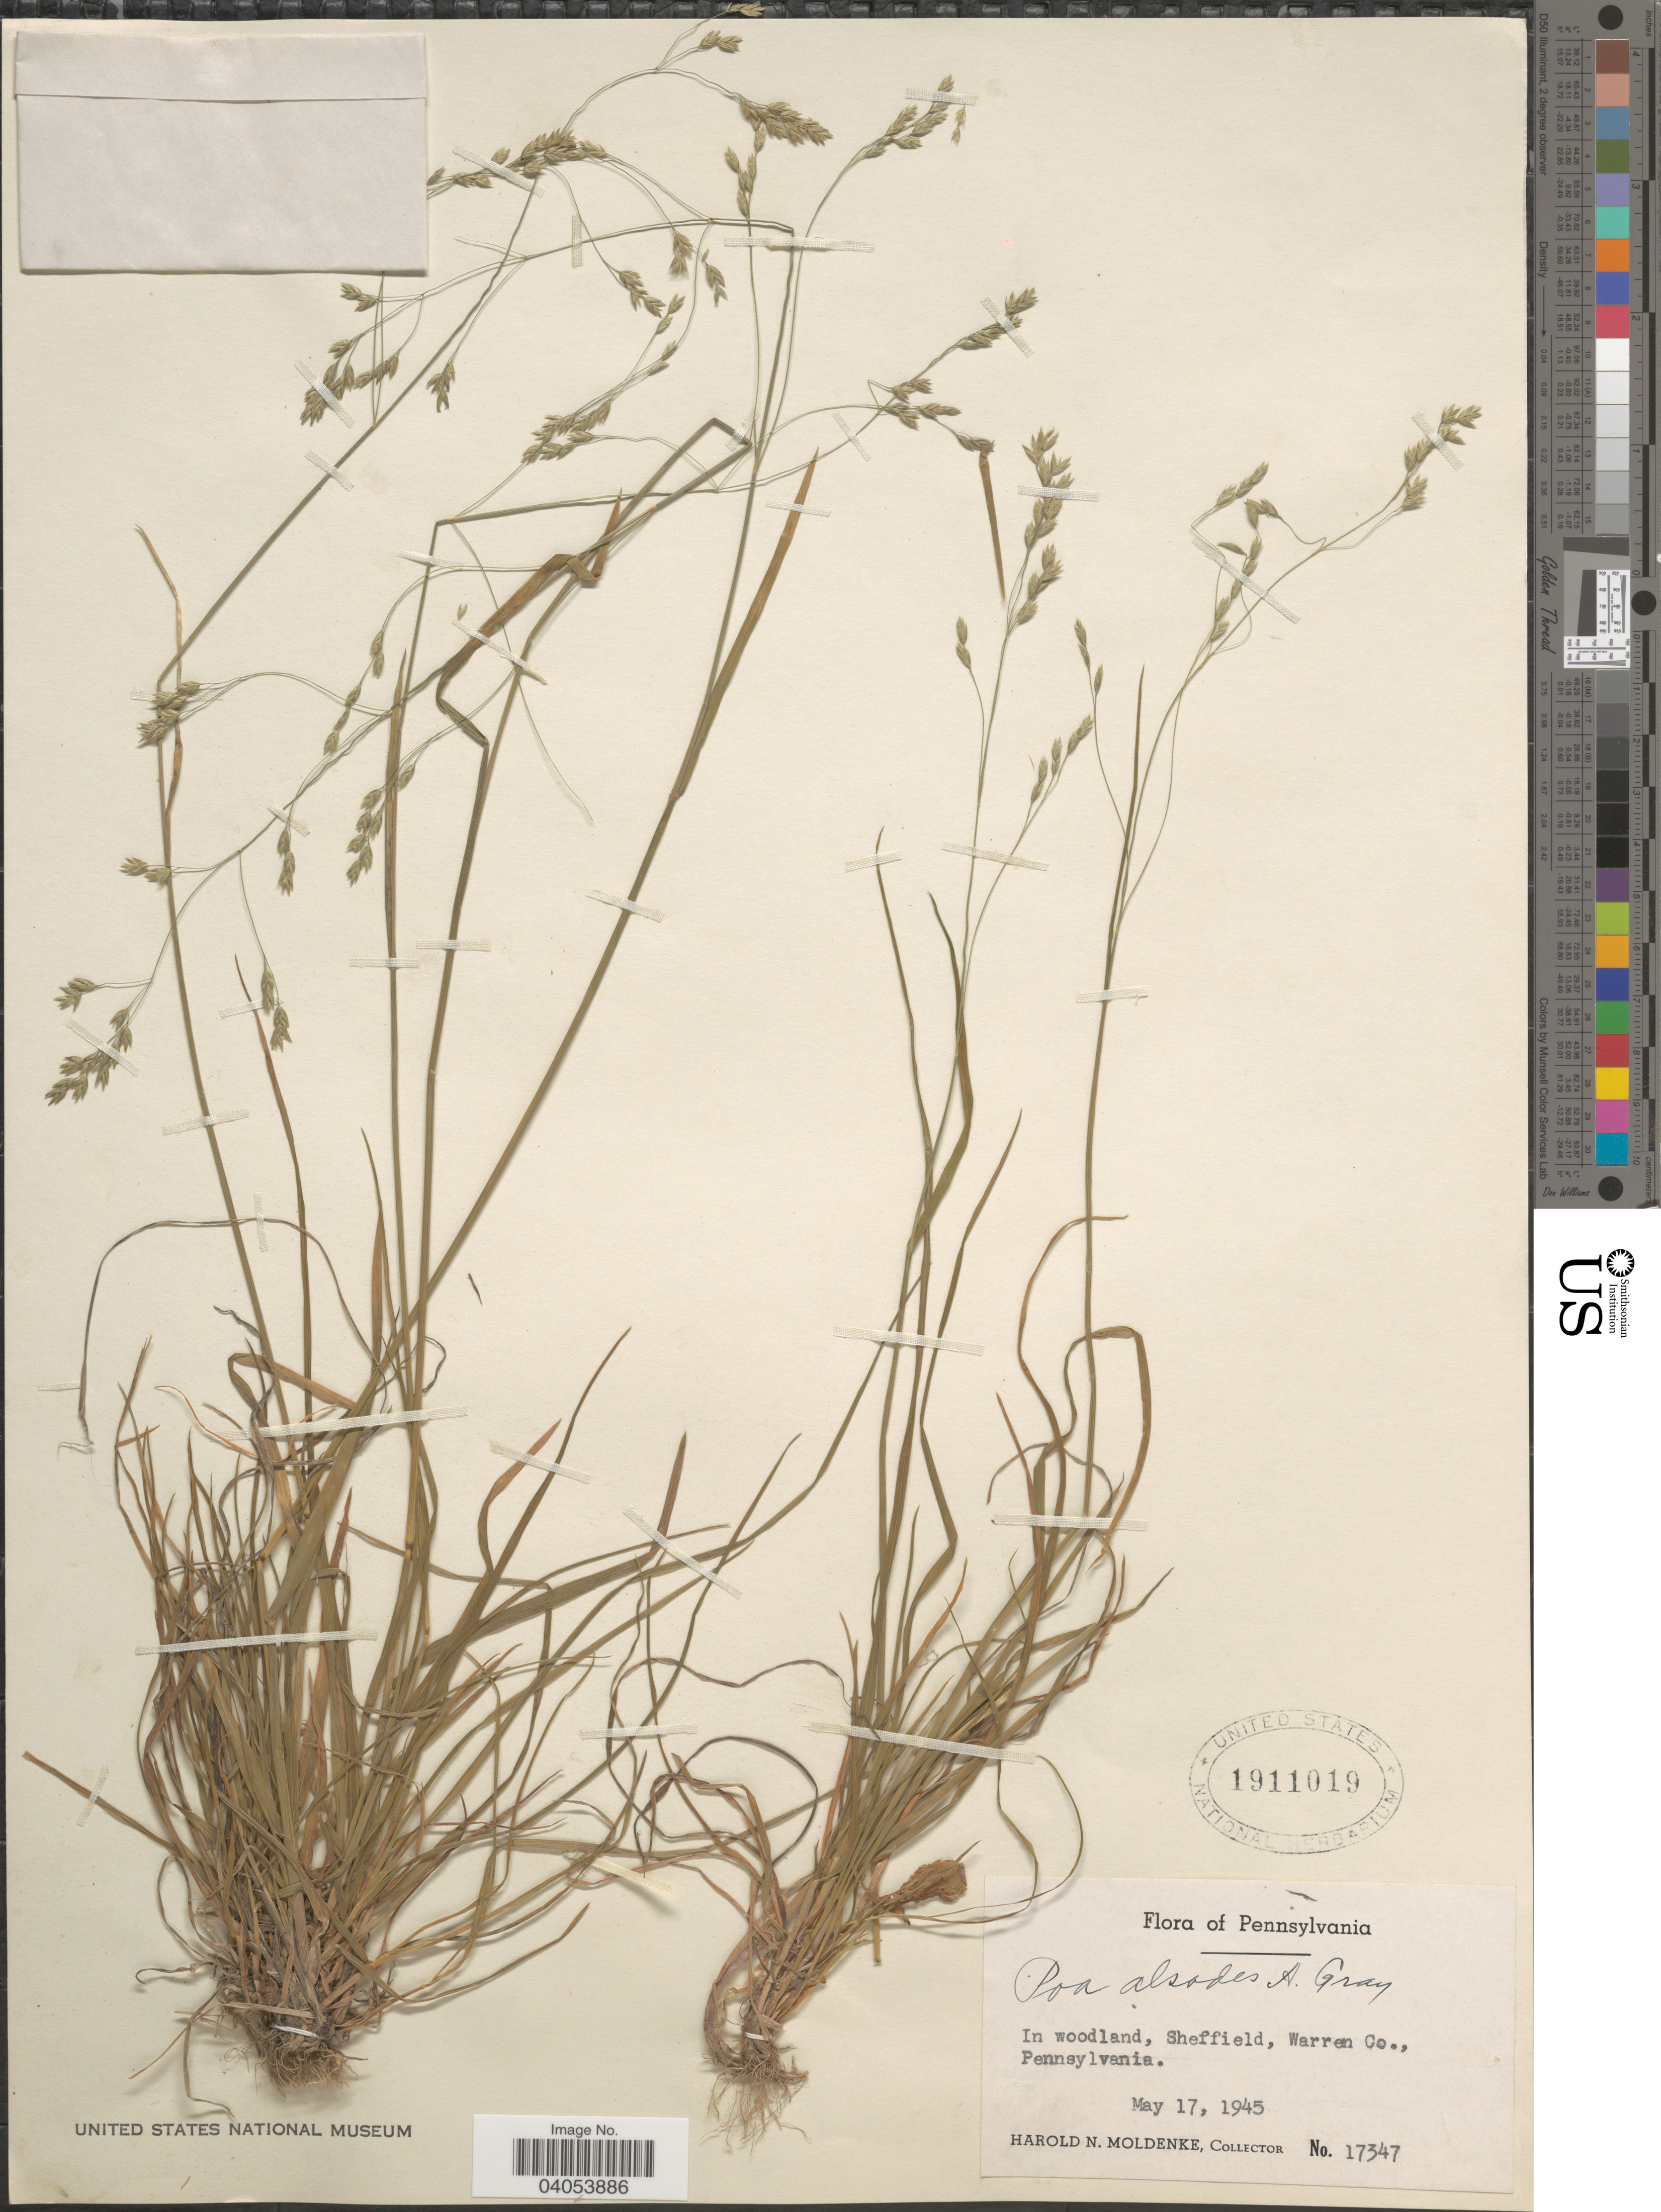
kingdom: Plantae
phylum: Tracheophyta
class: Liliopsida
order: Poales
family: Poaceae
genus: Poa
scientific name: Poa alsodes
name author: A. Gray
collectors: H. N. Moldenke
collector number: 17347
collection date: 1945-05-17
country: United States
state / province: Pennsylvania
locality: Sheffield, Warren Co.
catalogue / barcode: US 1911019